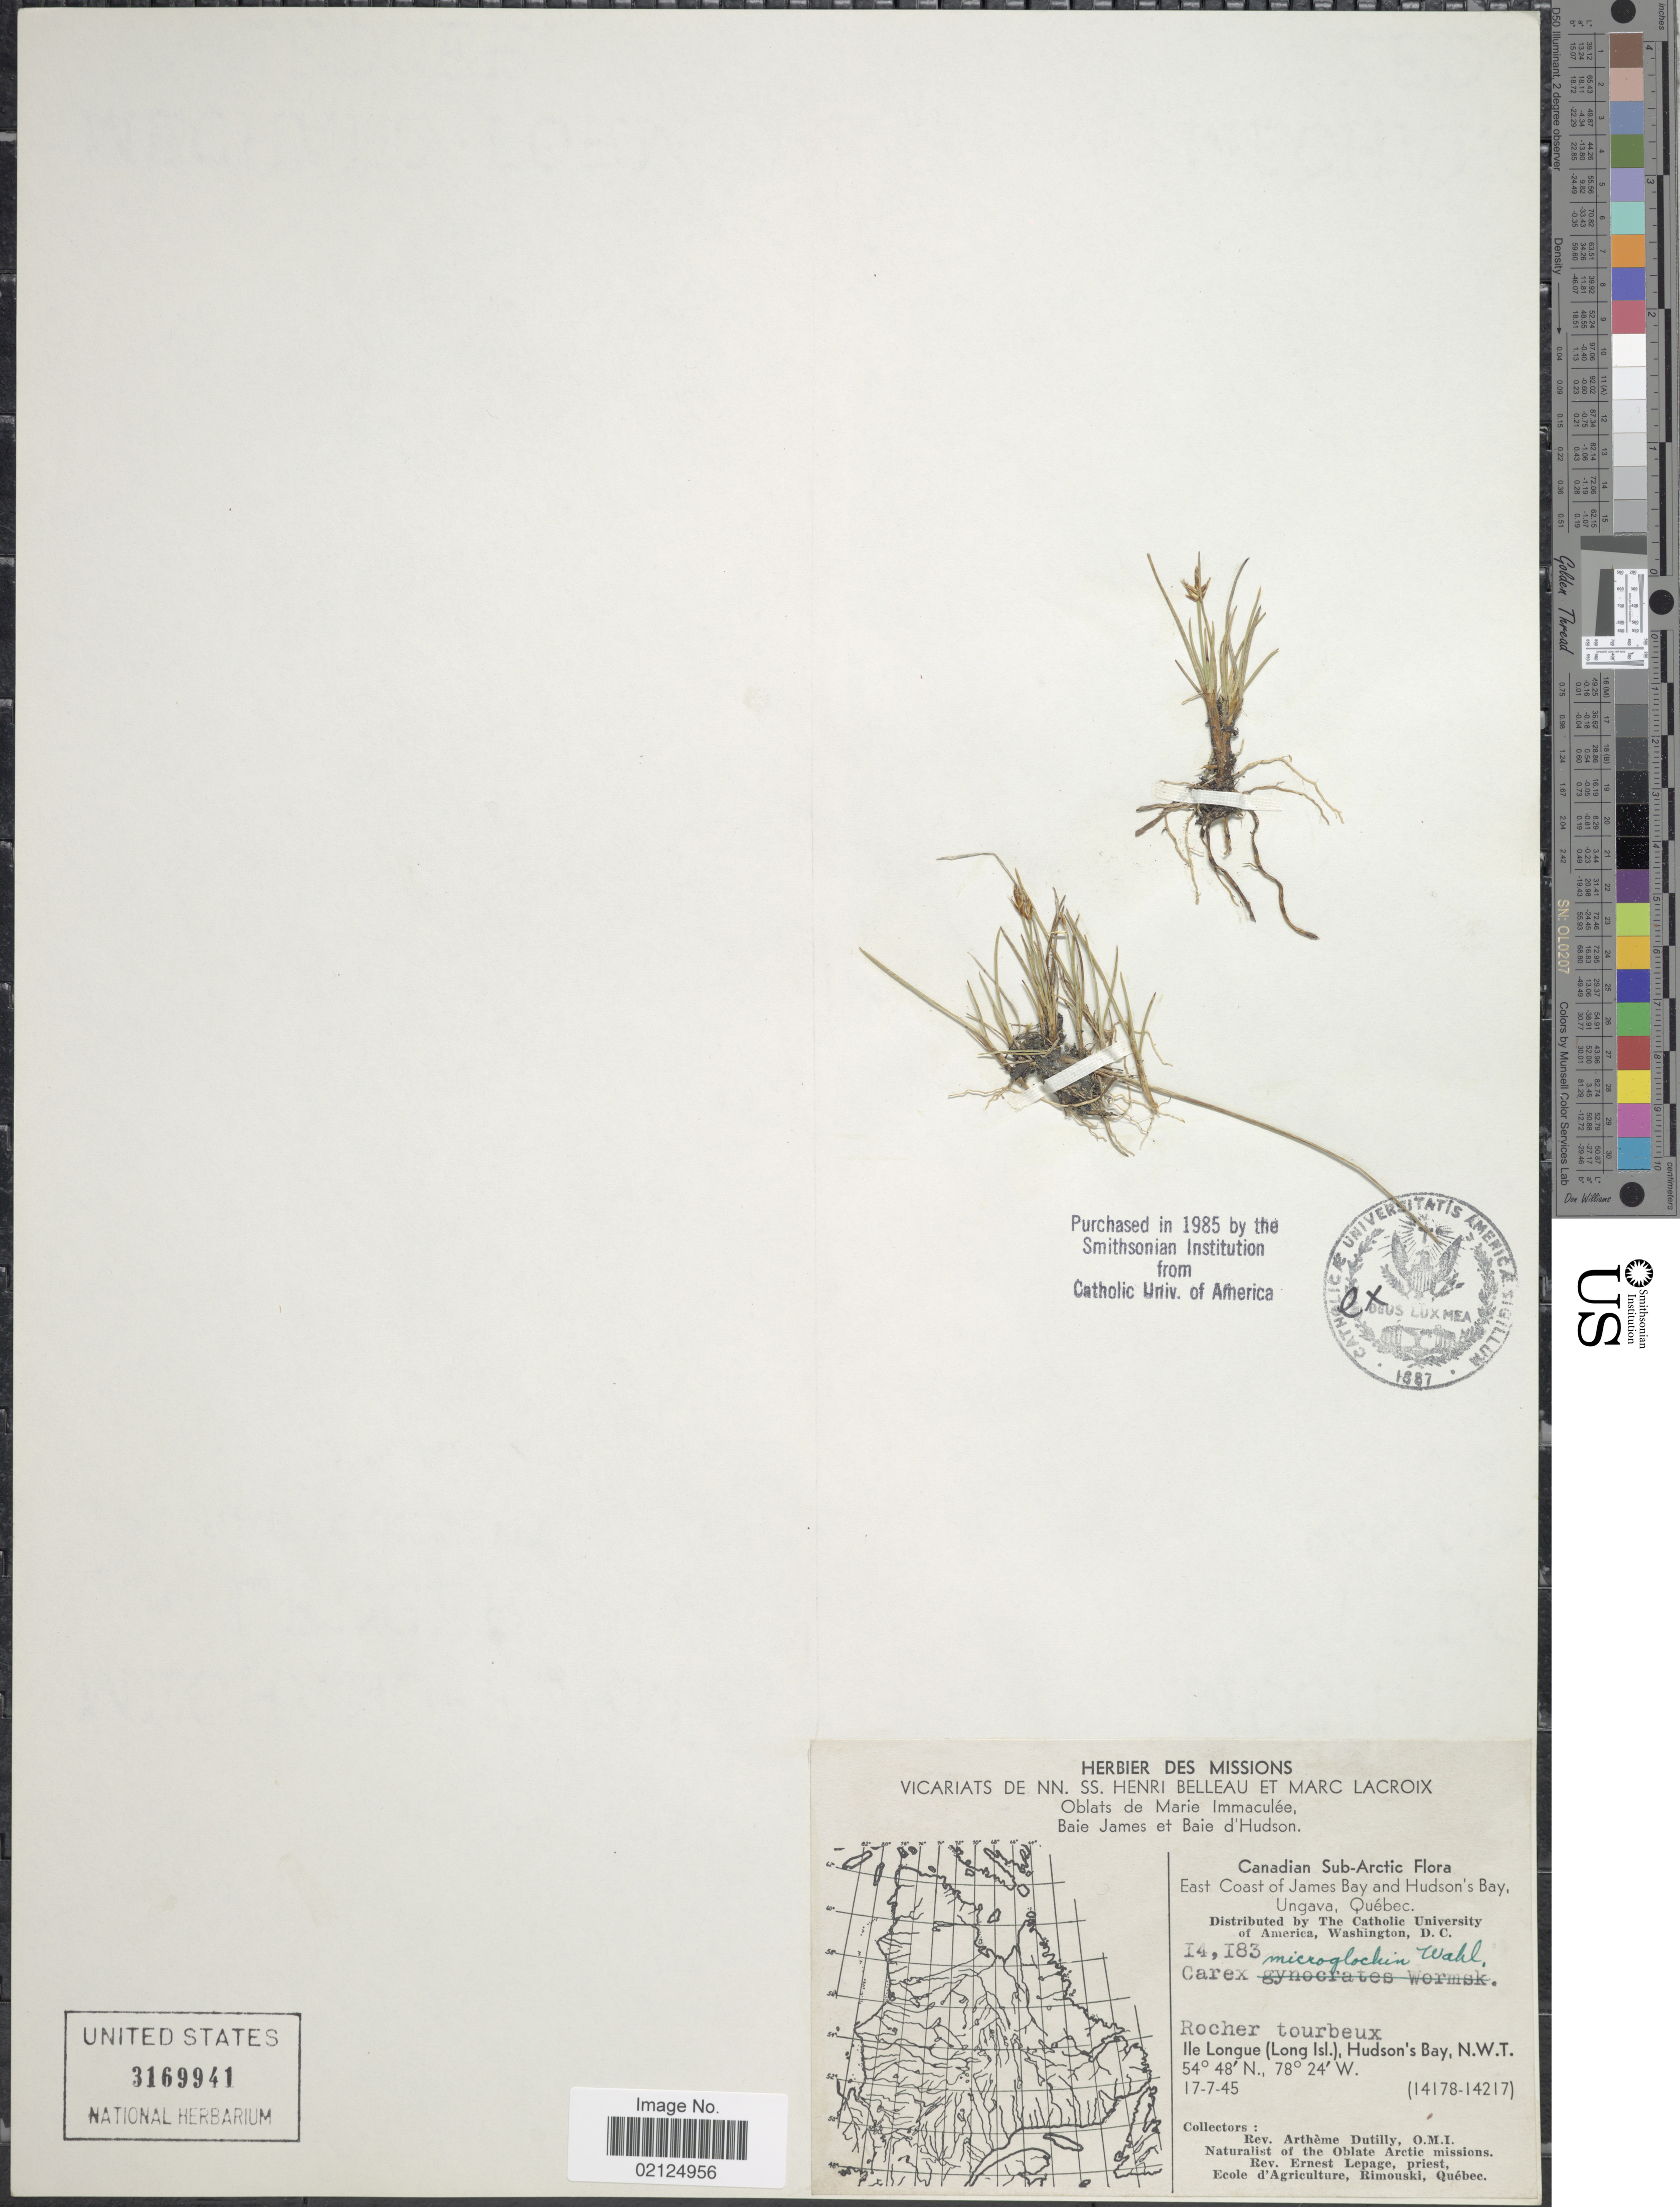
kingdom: Plantae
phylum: Tracheophyta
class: Liliopsida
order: Poales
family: Cyperaceae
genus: Carex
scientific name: Carex microglochin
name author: Wahlenb.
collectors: A. Dutilly & E. Lepage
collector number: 14183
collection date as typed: Transcribed d/m/y: 17/7/45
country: Canada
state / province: Northwest Territories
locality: Canadian Sub-Arctic, East Coast of James Bay and Hudson's Bay, Ungava,Quebec, Ile Longue (Long Isl.) Hudson's Bay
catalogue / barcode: US 3169941